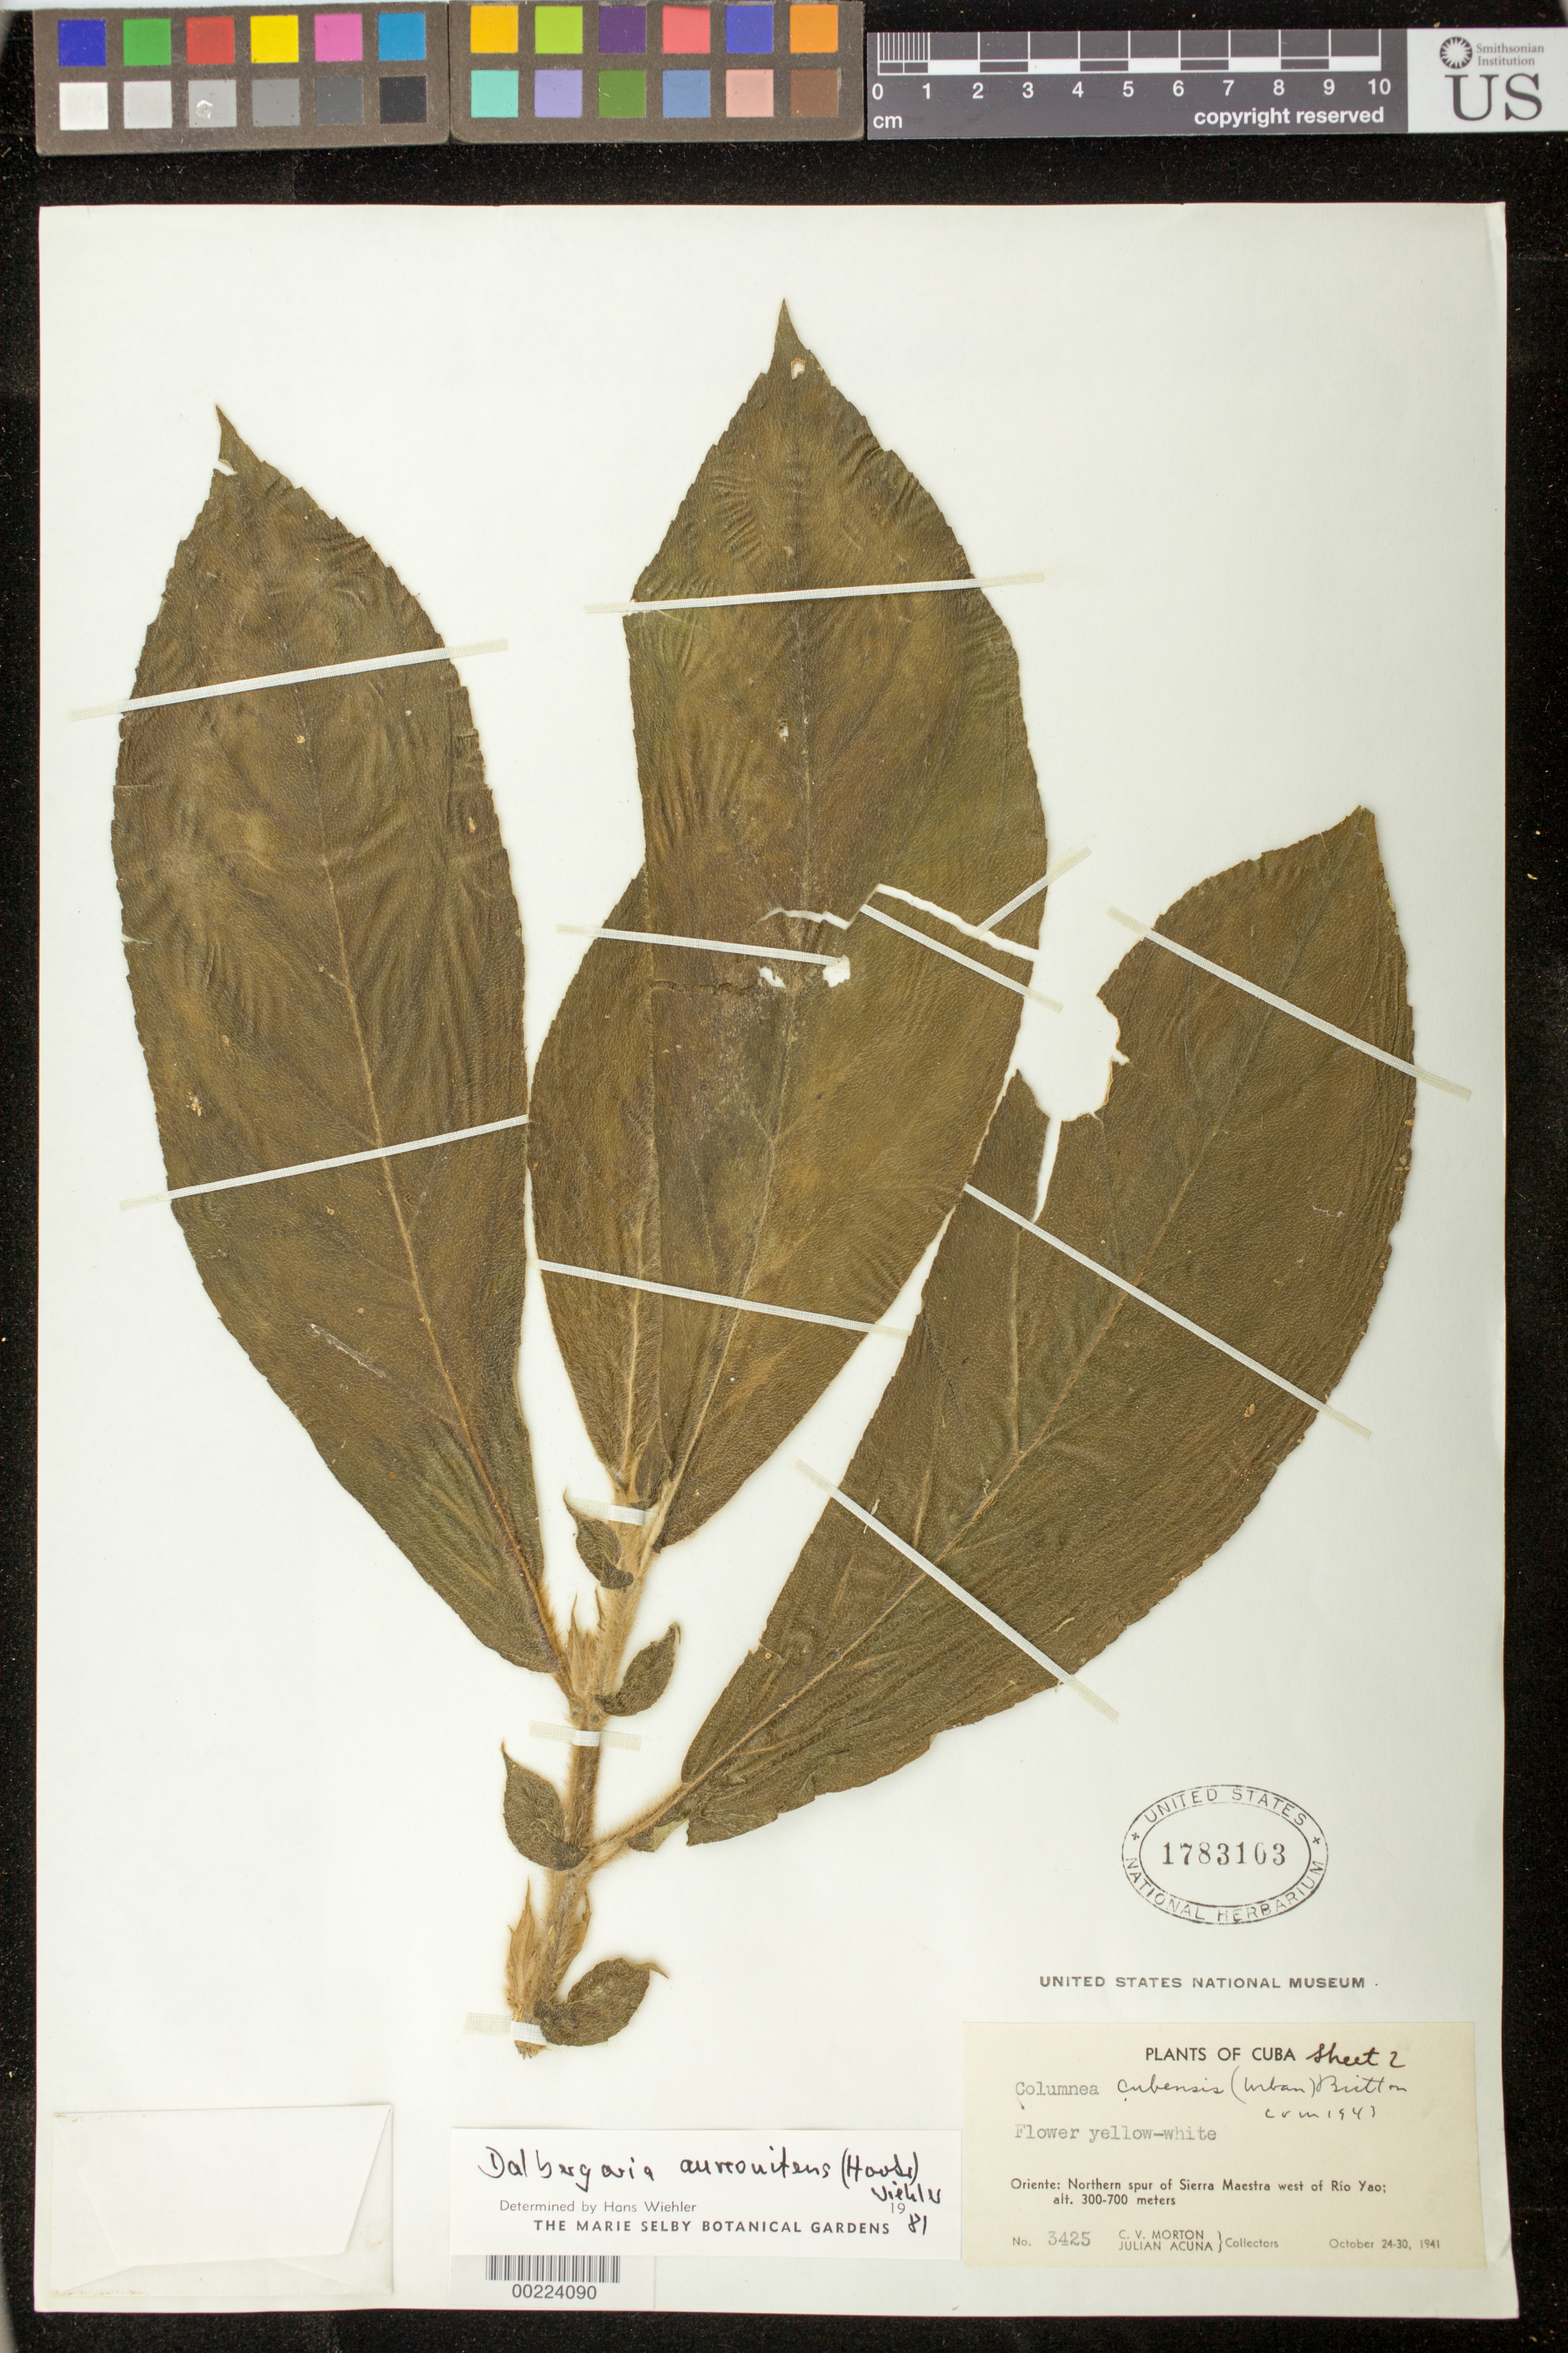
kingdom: Plantae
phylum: Tracheophyta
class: Magnoliopsida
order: Lamiales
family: Gesneriaceae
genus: Columnea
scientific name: Columnea sanguinea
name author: (Pers.) Hanst.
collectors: C. V. Morton & J. Acuña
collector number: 3425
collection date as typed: Oct 1941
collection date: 1941-10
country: Cuba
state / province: Oriente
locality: Northern spur of Sierra Maestra W of Rio Yao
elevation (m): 300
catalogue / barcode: US 1783103